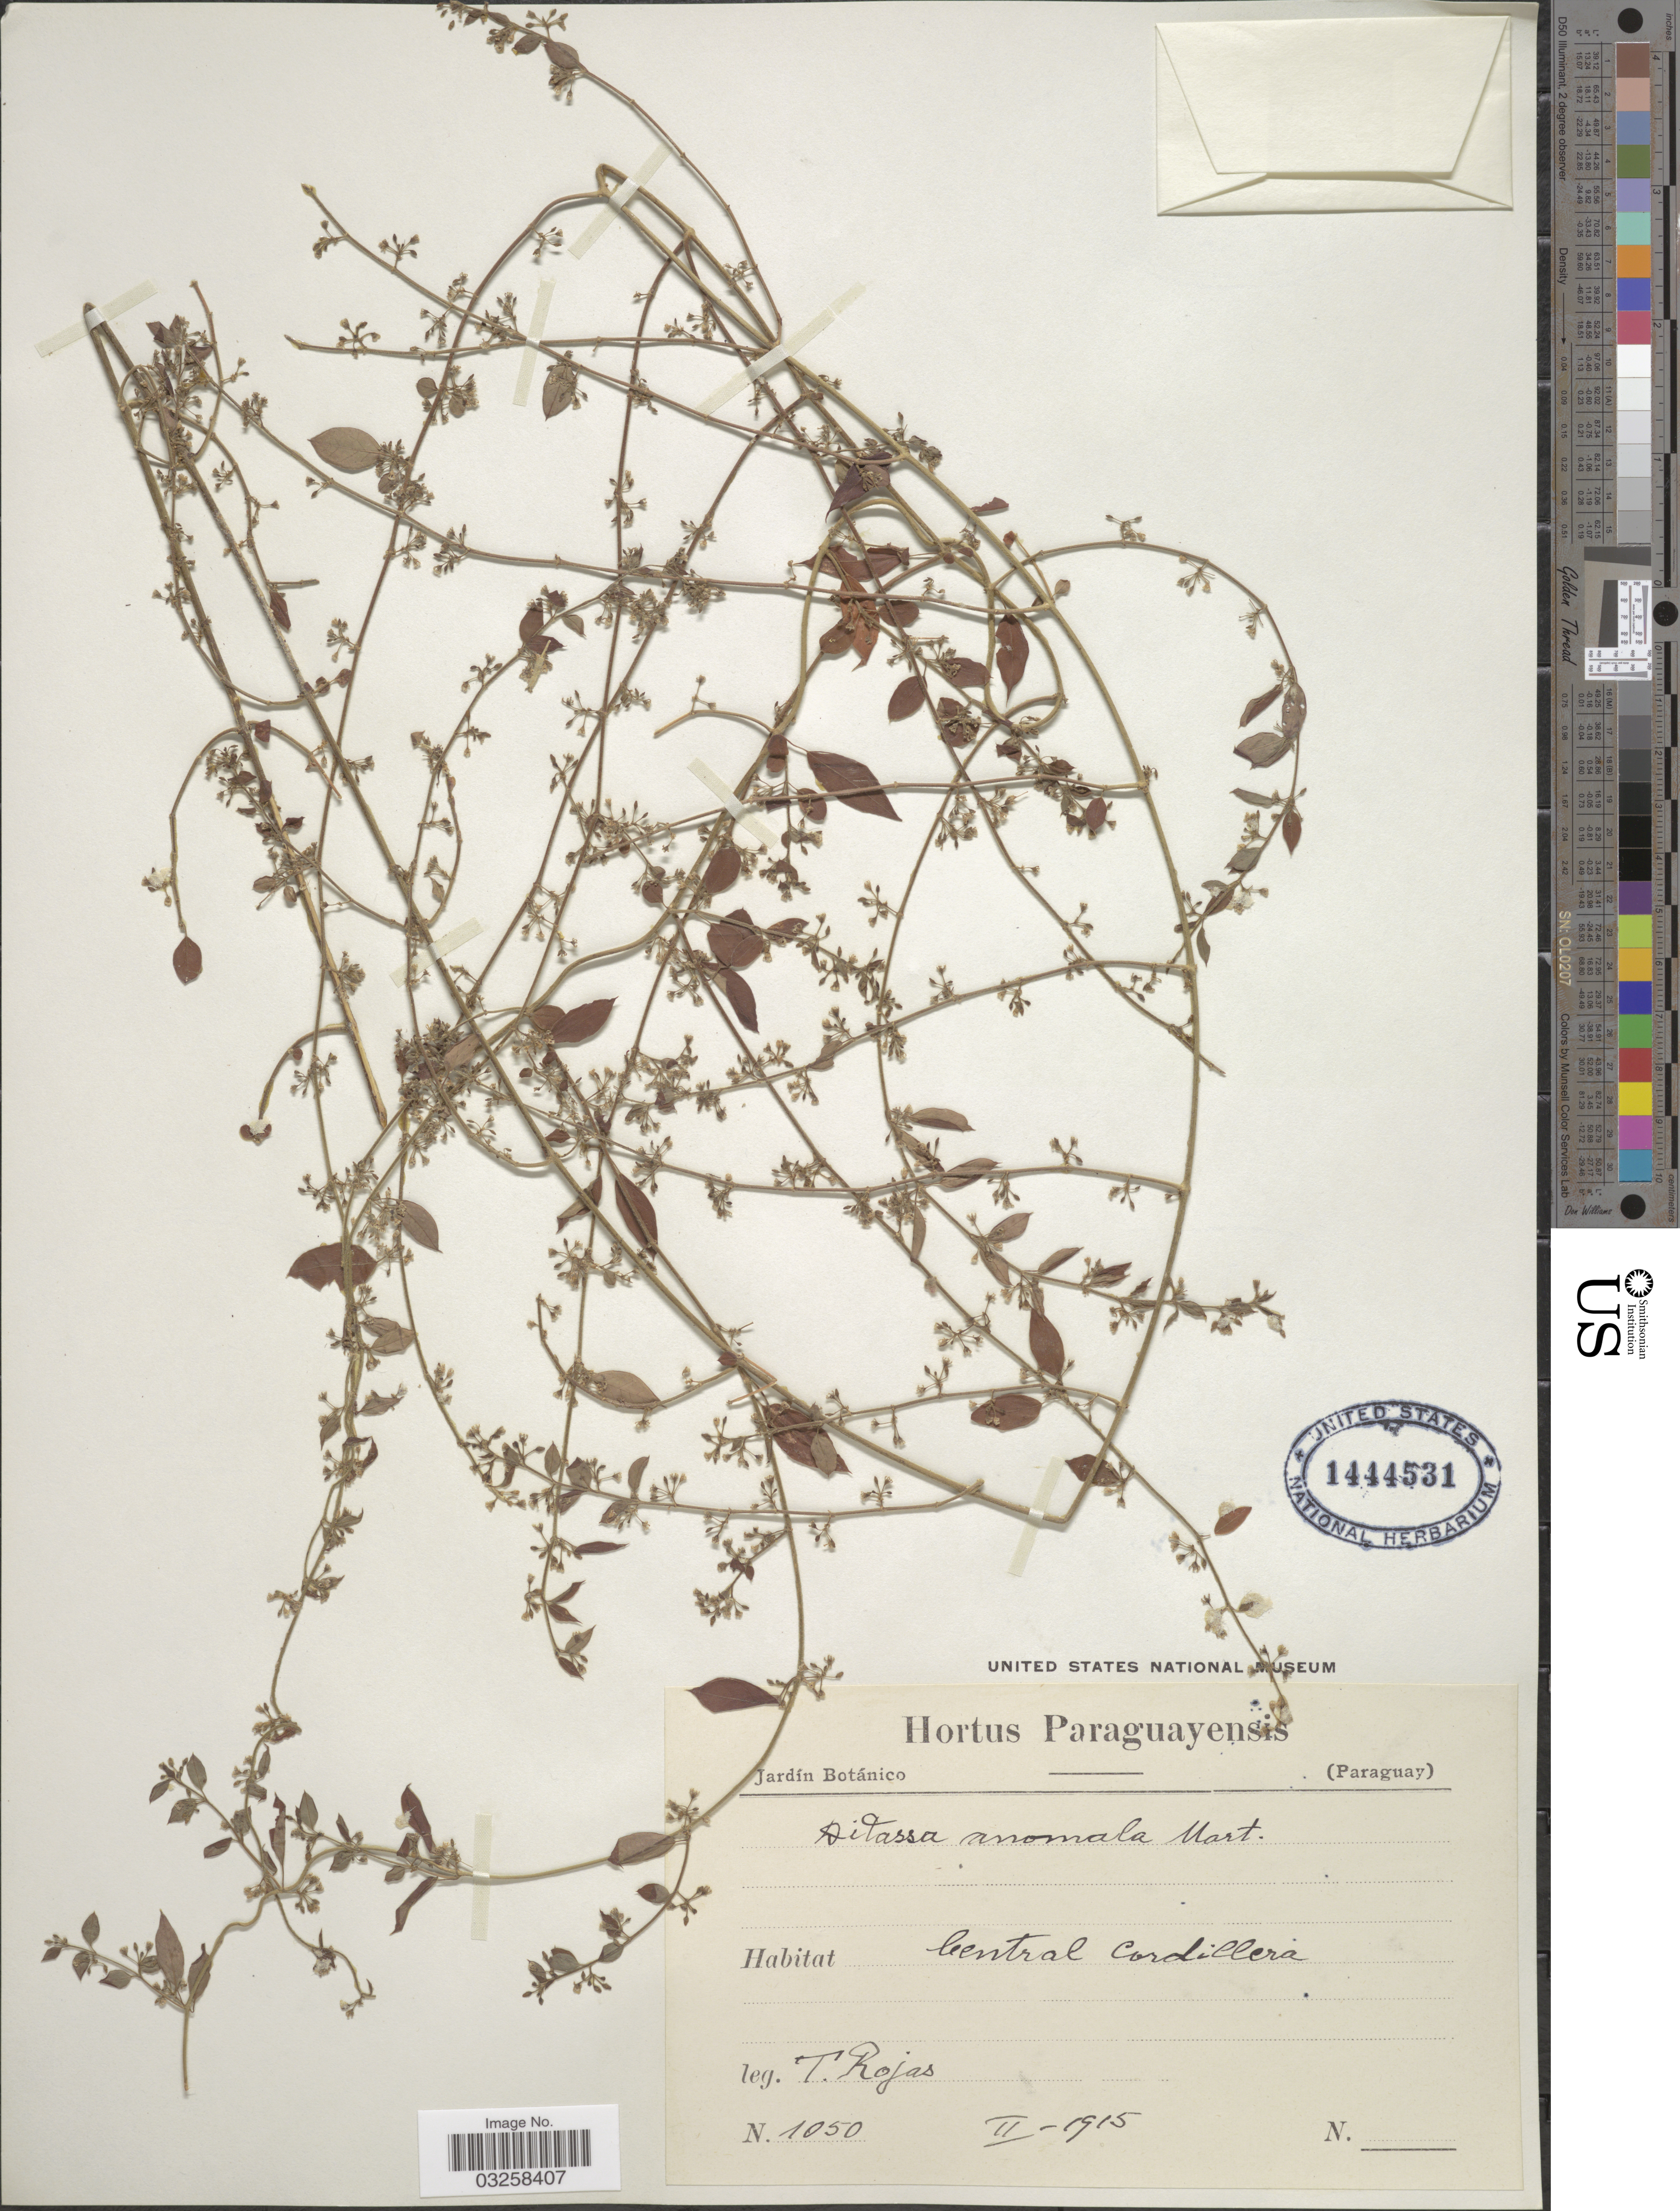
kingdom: Plantae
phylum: Tracheophyta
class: Magnoliopsida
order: Gentianales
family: Apocynaceae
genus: Ditassa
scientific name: Ditassa burchellii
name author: Hook. & Arn.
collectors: T. Rojas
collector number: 1050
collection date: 1915-02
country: Paraguay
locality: Central Cordillera.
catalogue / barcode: US 1444531